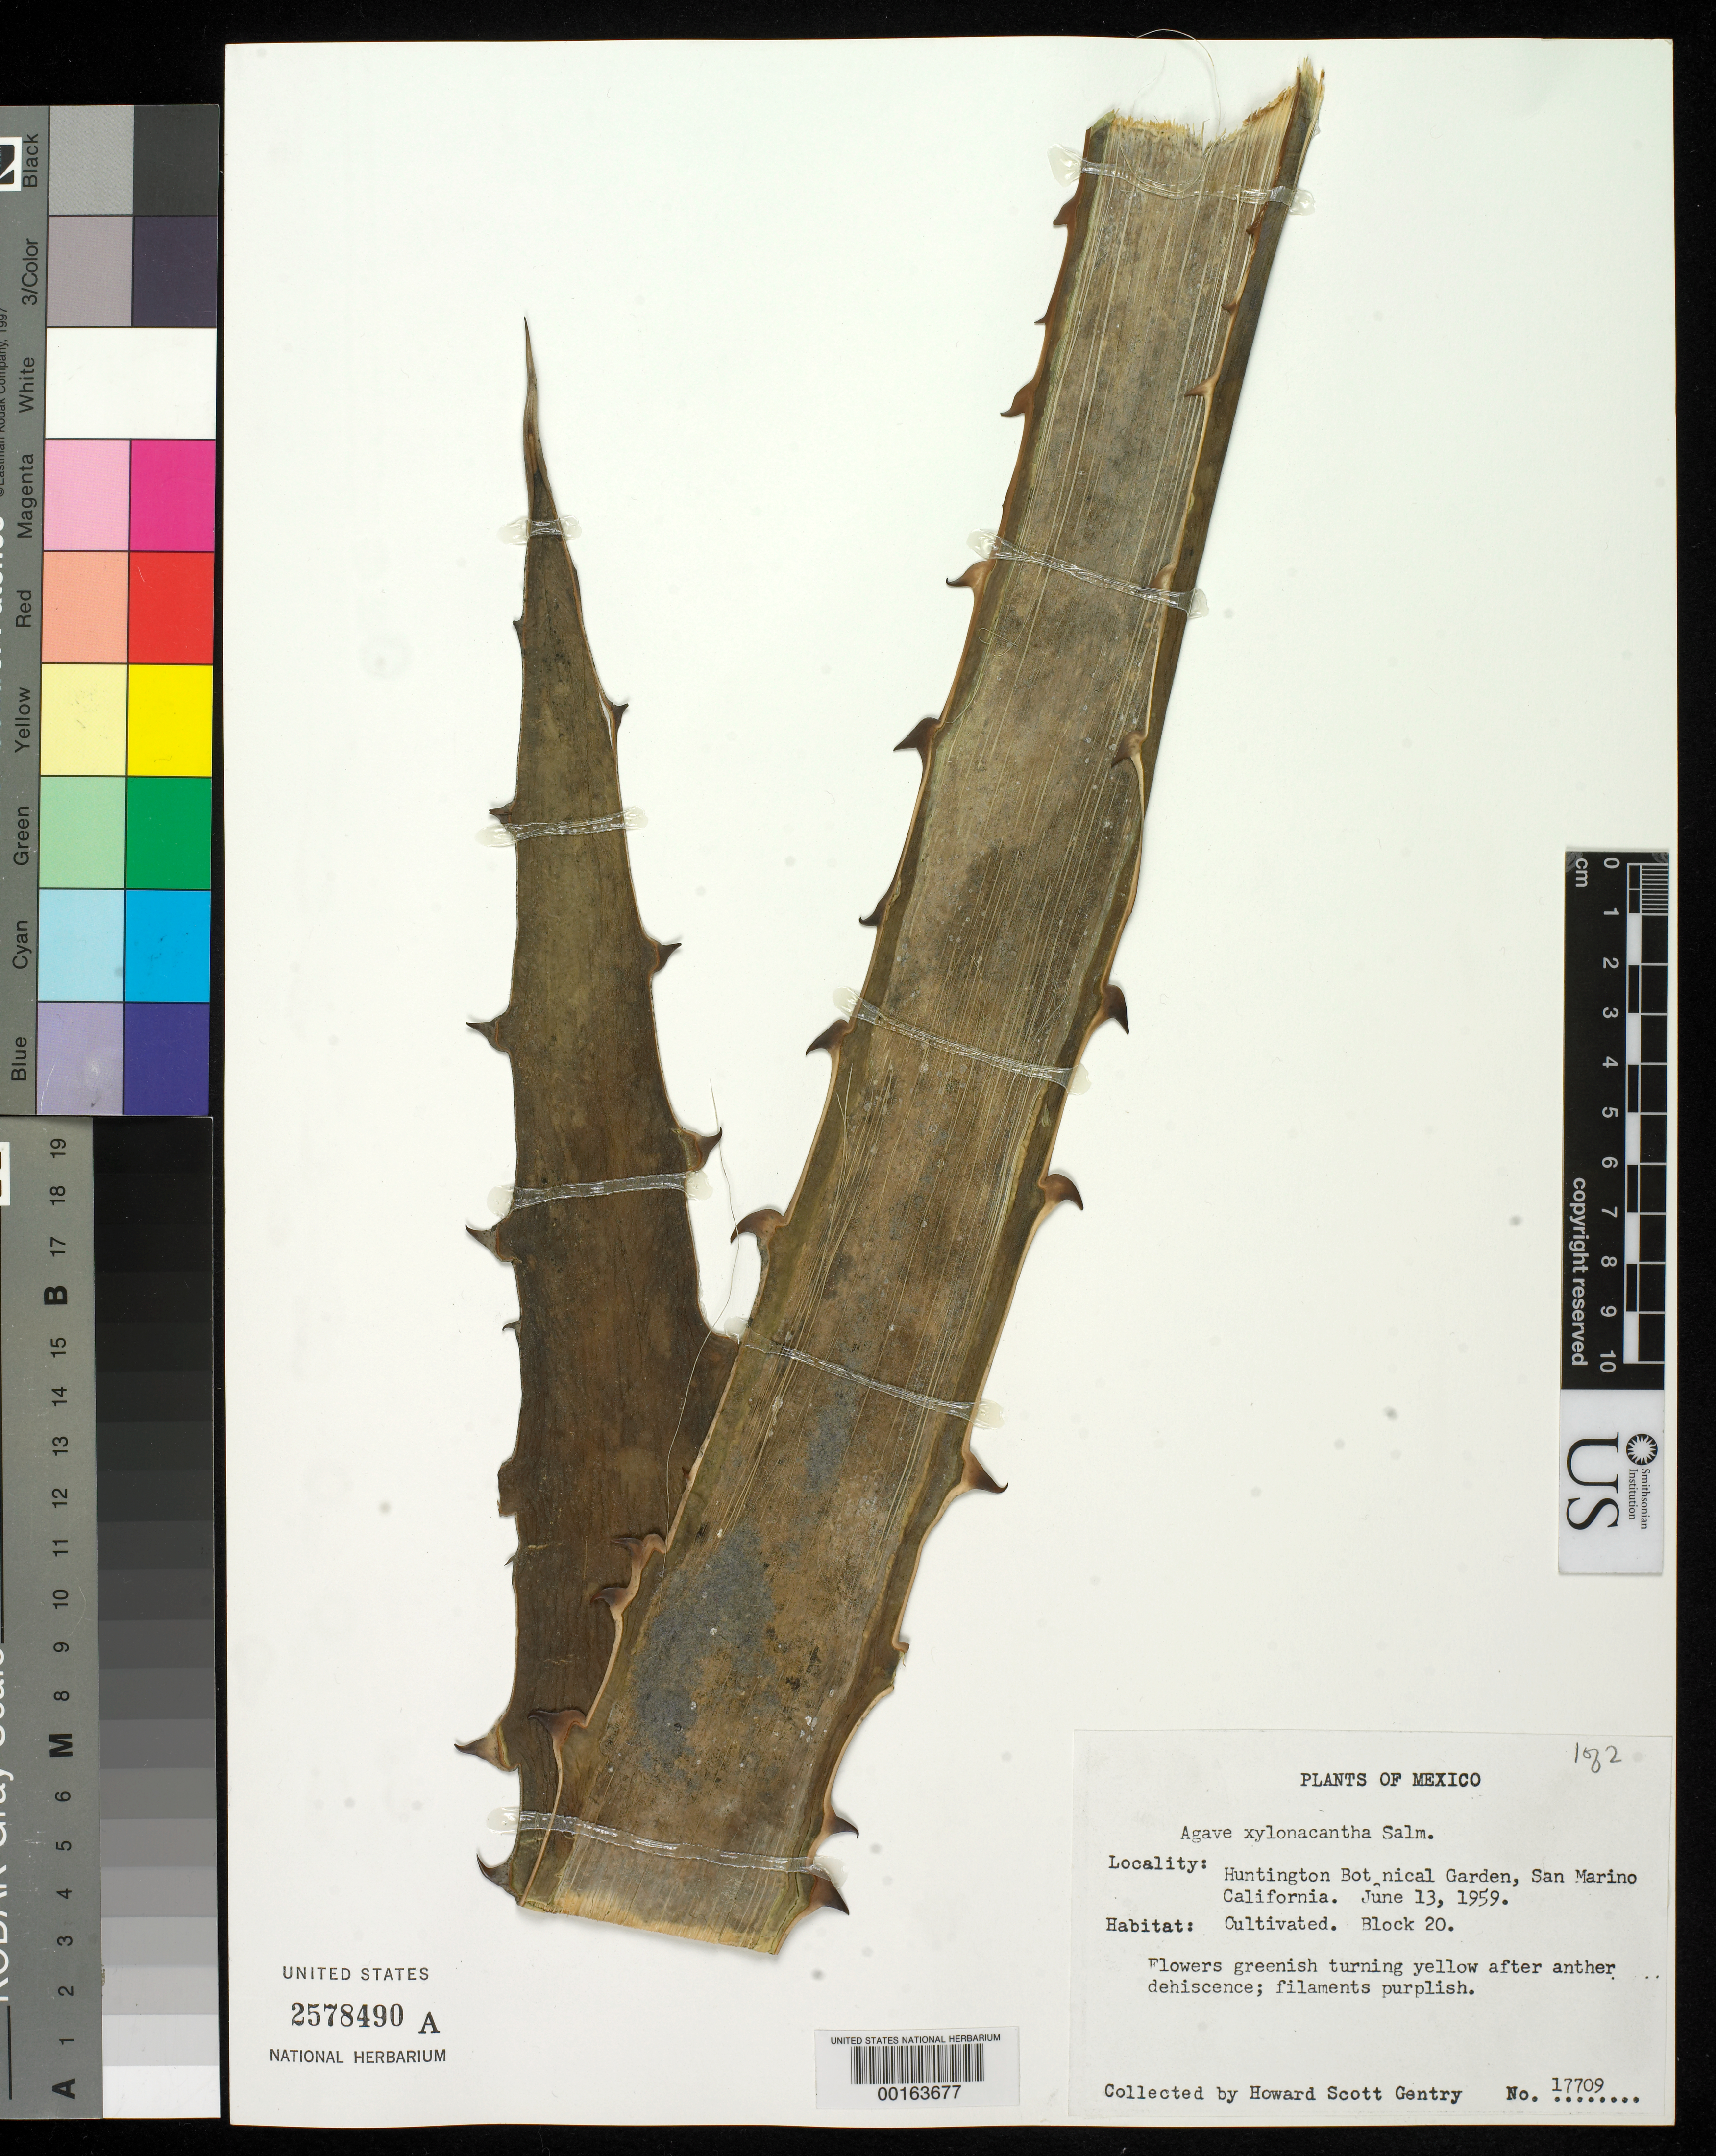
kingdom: Plantae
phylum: Tracheophyta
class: Liliopsida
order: Asparagales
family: Asparagaceae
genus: Agave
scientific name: Agave xylonacantha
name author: Salm-Dyck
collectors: H. S. Gentry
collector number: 17709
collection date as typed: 13 Jun 1959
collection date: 1959-06-13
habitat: In block 20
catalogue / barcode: US 2578490A